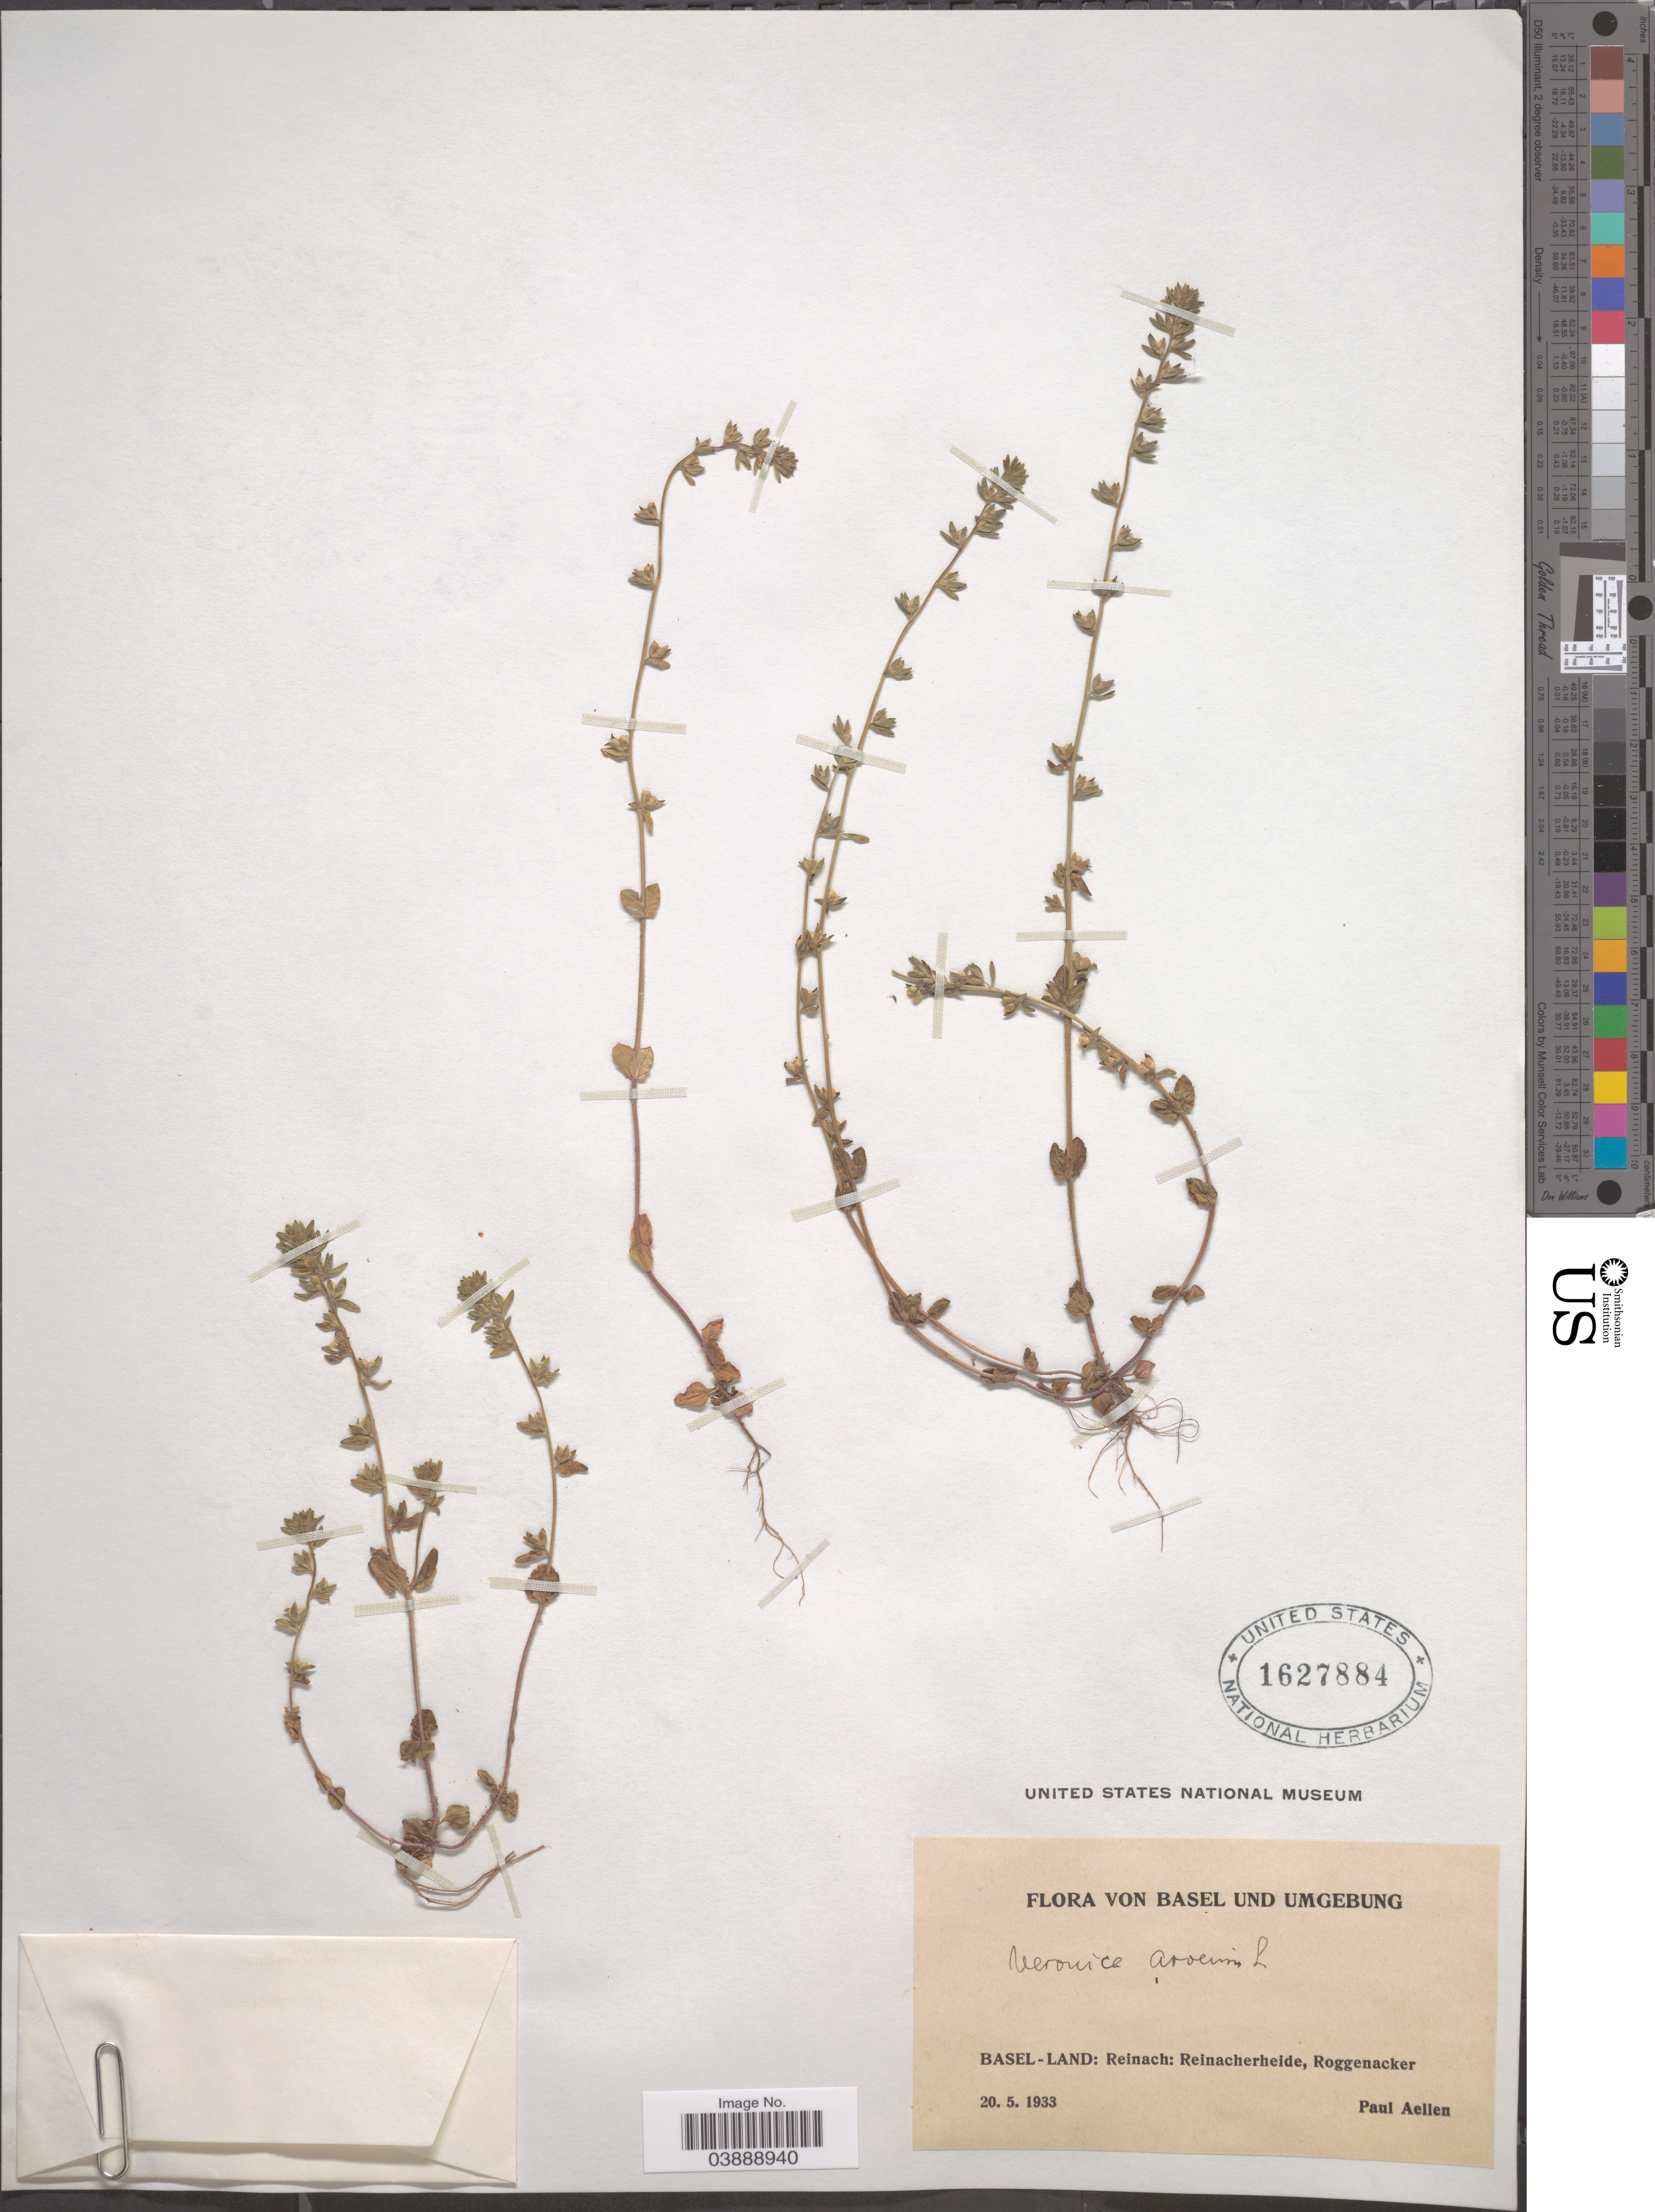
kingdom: Plantae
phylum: Tracheophyta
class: Magnoliopsida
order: Lamiales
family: Plantaginaceae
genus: Veronica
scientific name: Veronica arvensis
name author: L.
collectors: P. Aellen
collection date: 1933-05-20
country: Switzerland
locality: Basel und Umgebung. Basel-Land: Reinach: Reinacherheide, Roggenacker.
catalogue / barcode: US 1627884